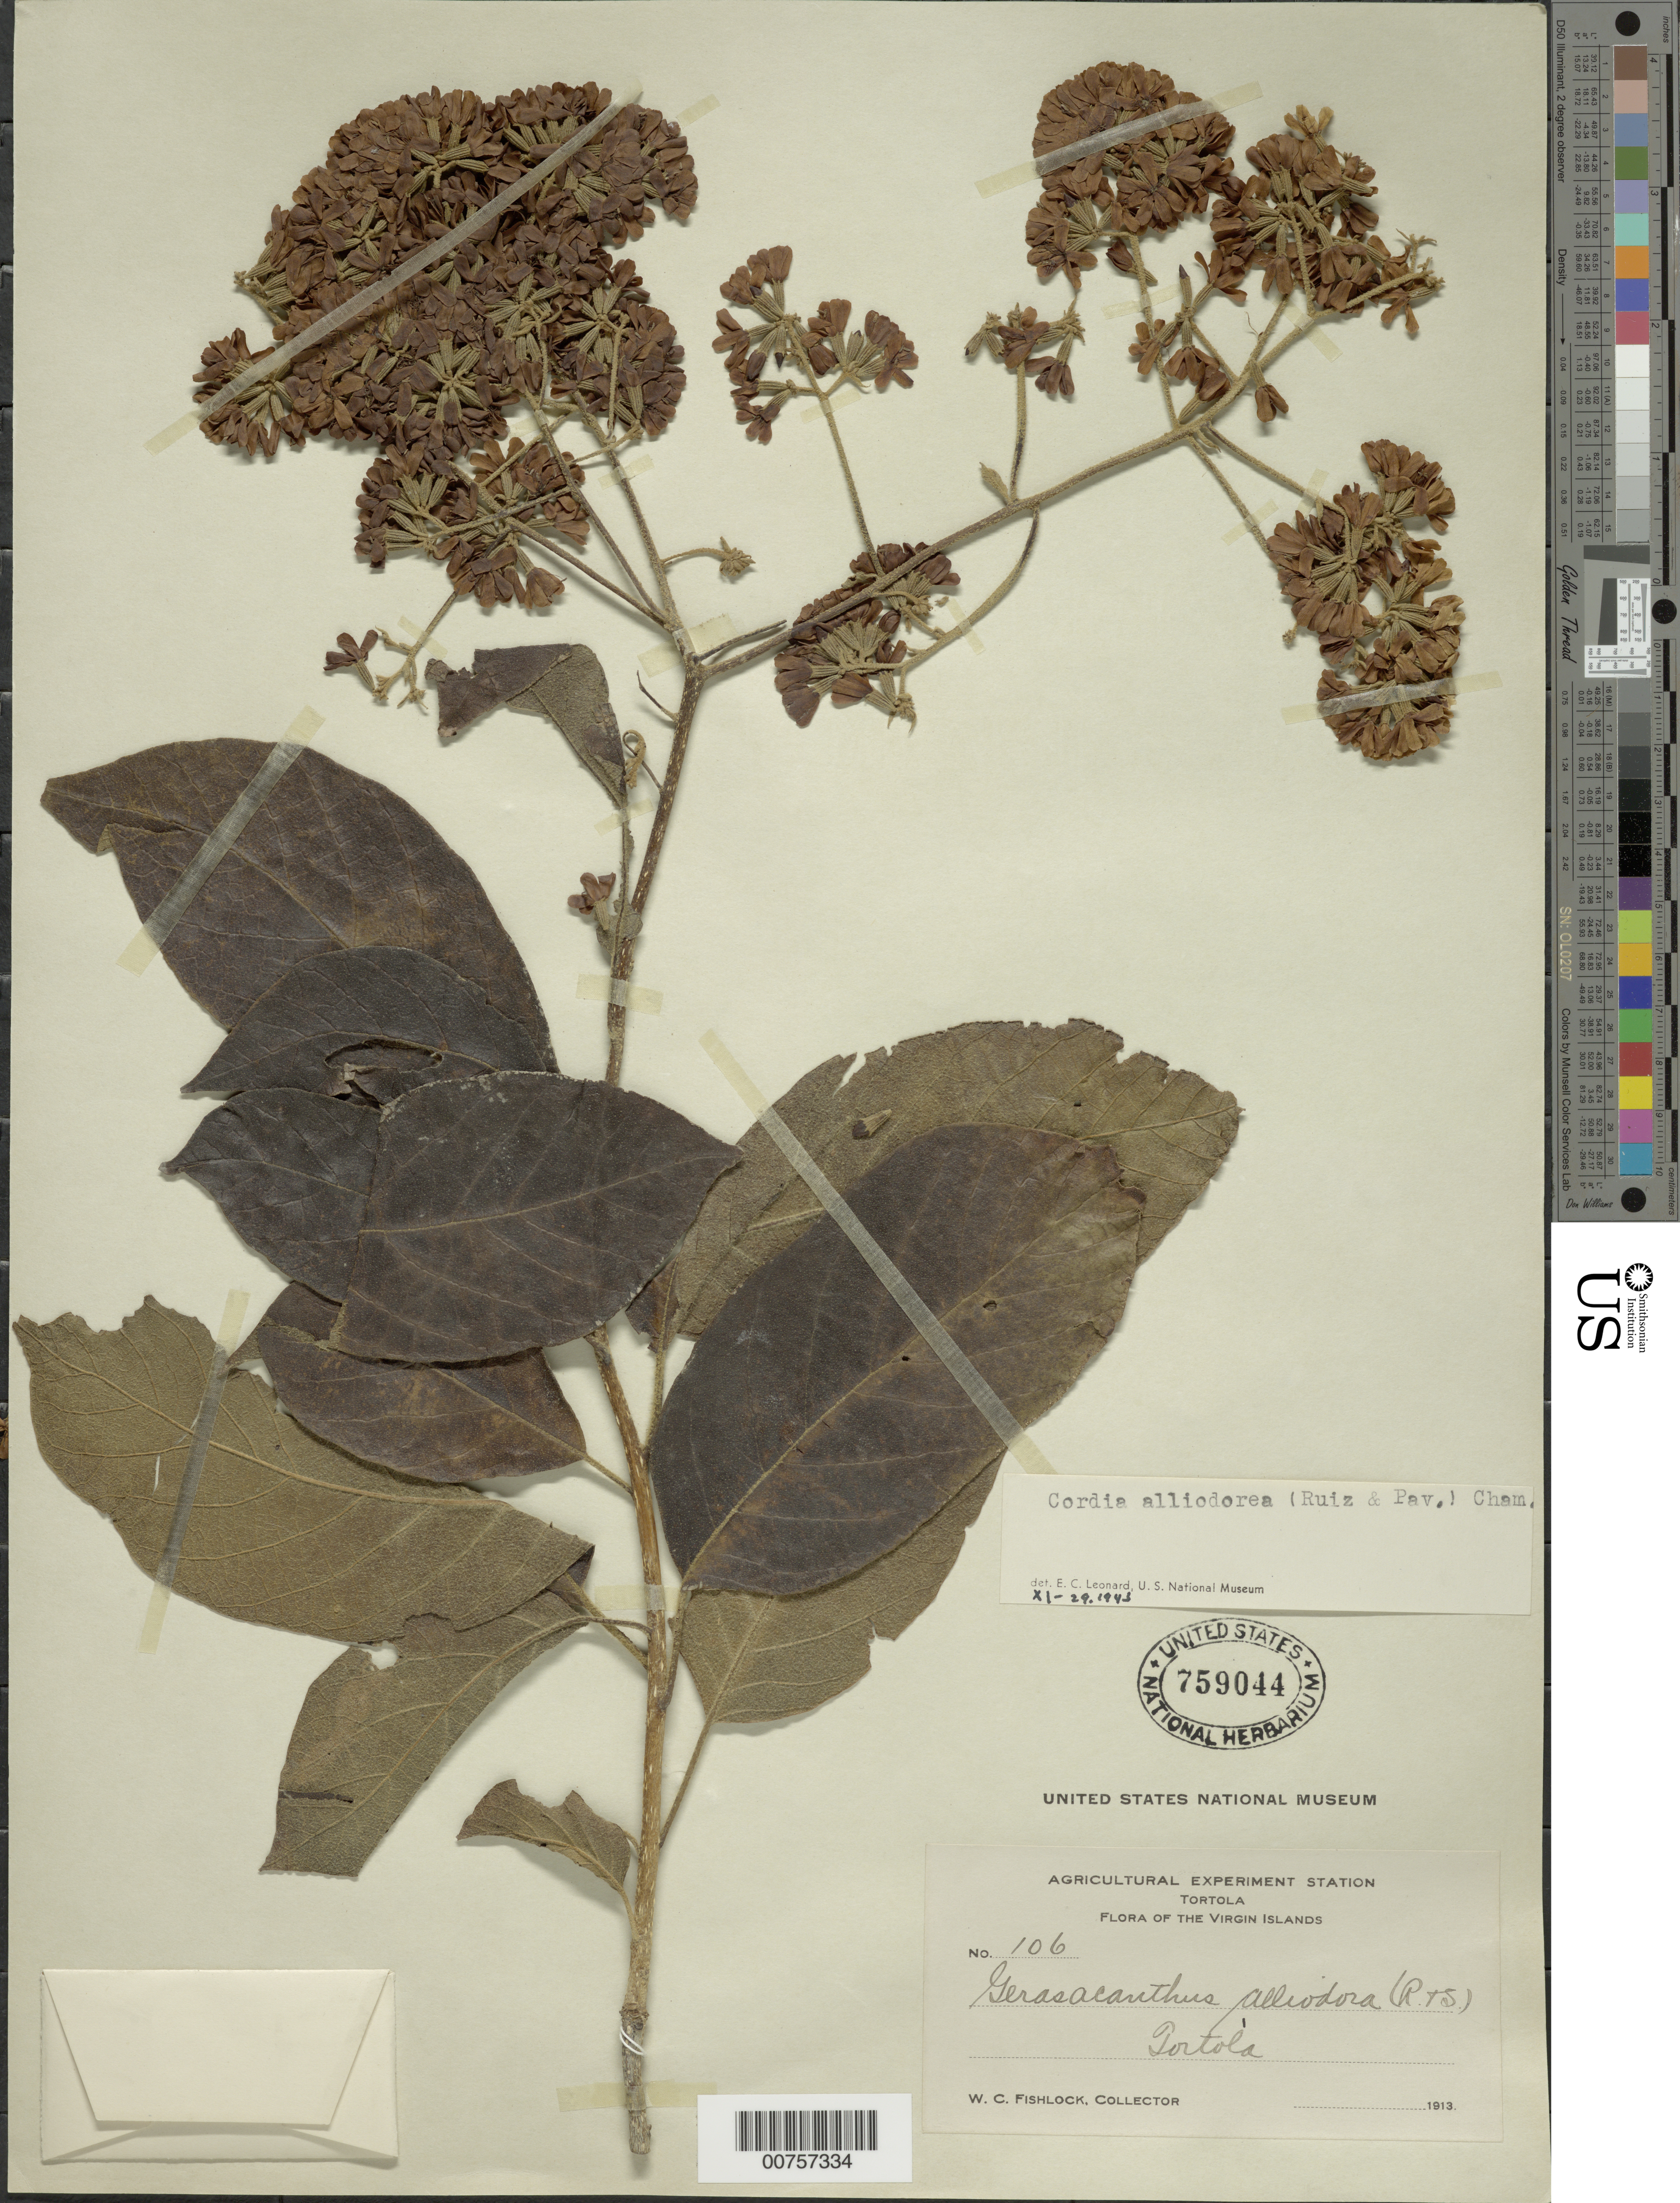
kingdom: Plantae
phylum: Tracheophyta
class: Magnoliopsida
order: Boraginales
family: Cordiaceae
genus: Cordia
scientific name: Cordia alliodora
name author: (Ruiz & Pav.) Oken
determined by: Leonard, Emery C., (US)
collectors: W. Fishlock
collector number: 106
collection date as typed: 1913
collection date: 1913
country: British Virgin Islands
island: Tortola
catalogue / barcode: US 759044